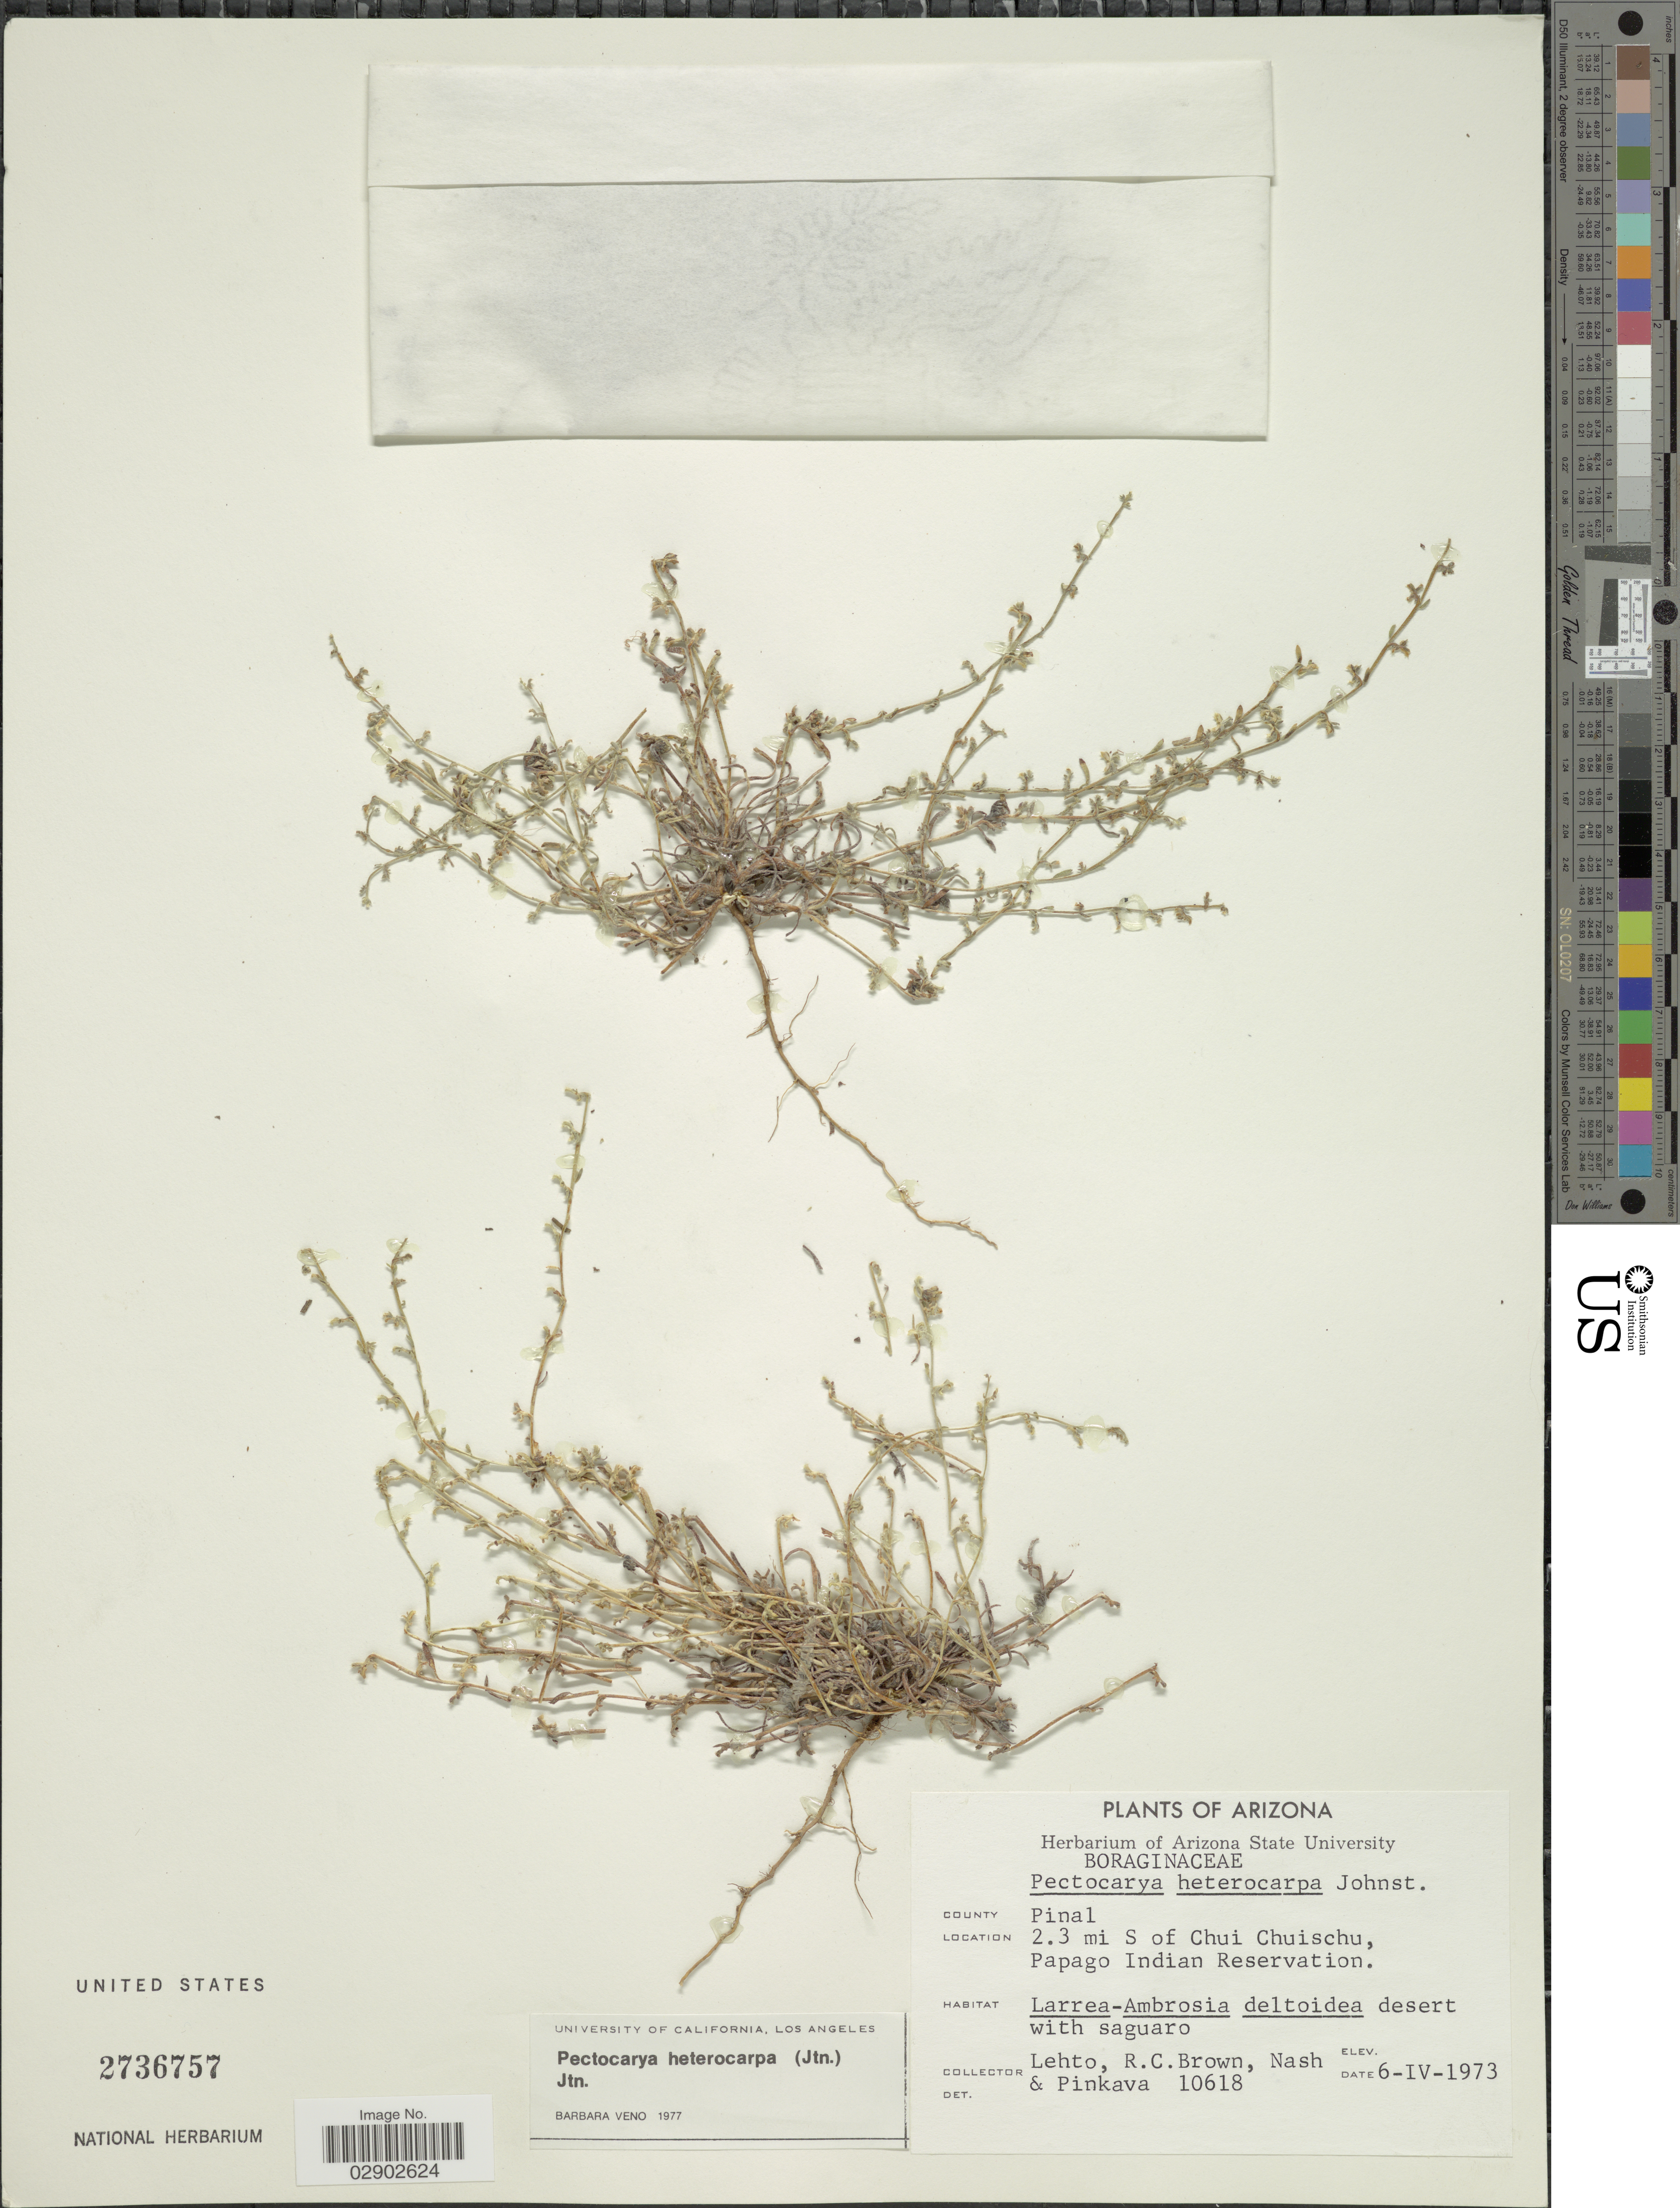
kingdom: Plantae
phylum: Tracheophyta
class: Magnoliopsida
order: Boraginales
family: Boraginaceae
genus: Pectocarya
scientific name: Pectocarya heterocarpa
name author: (I.M. Johnst.) I.M. Johnst.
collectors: -. Lehto, R. C. Brown, -- Nash & -. Pinkava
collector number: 10618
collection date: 1973-04-06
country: United States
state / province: Arizona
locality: County Pinal, 2.3 mi S of Chui Chuischu, Papago Indian Reservation.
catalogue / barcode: US 2736757